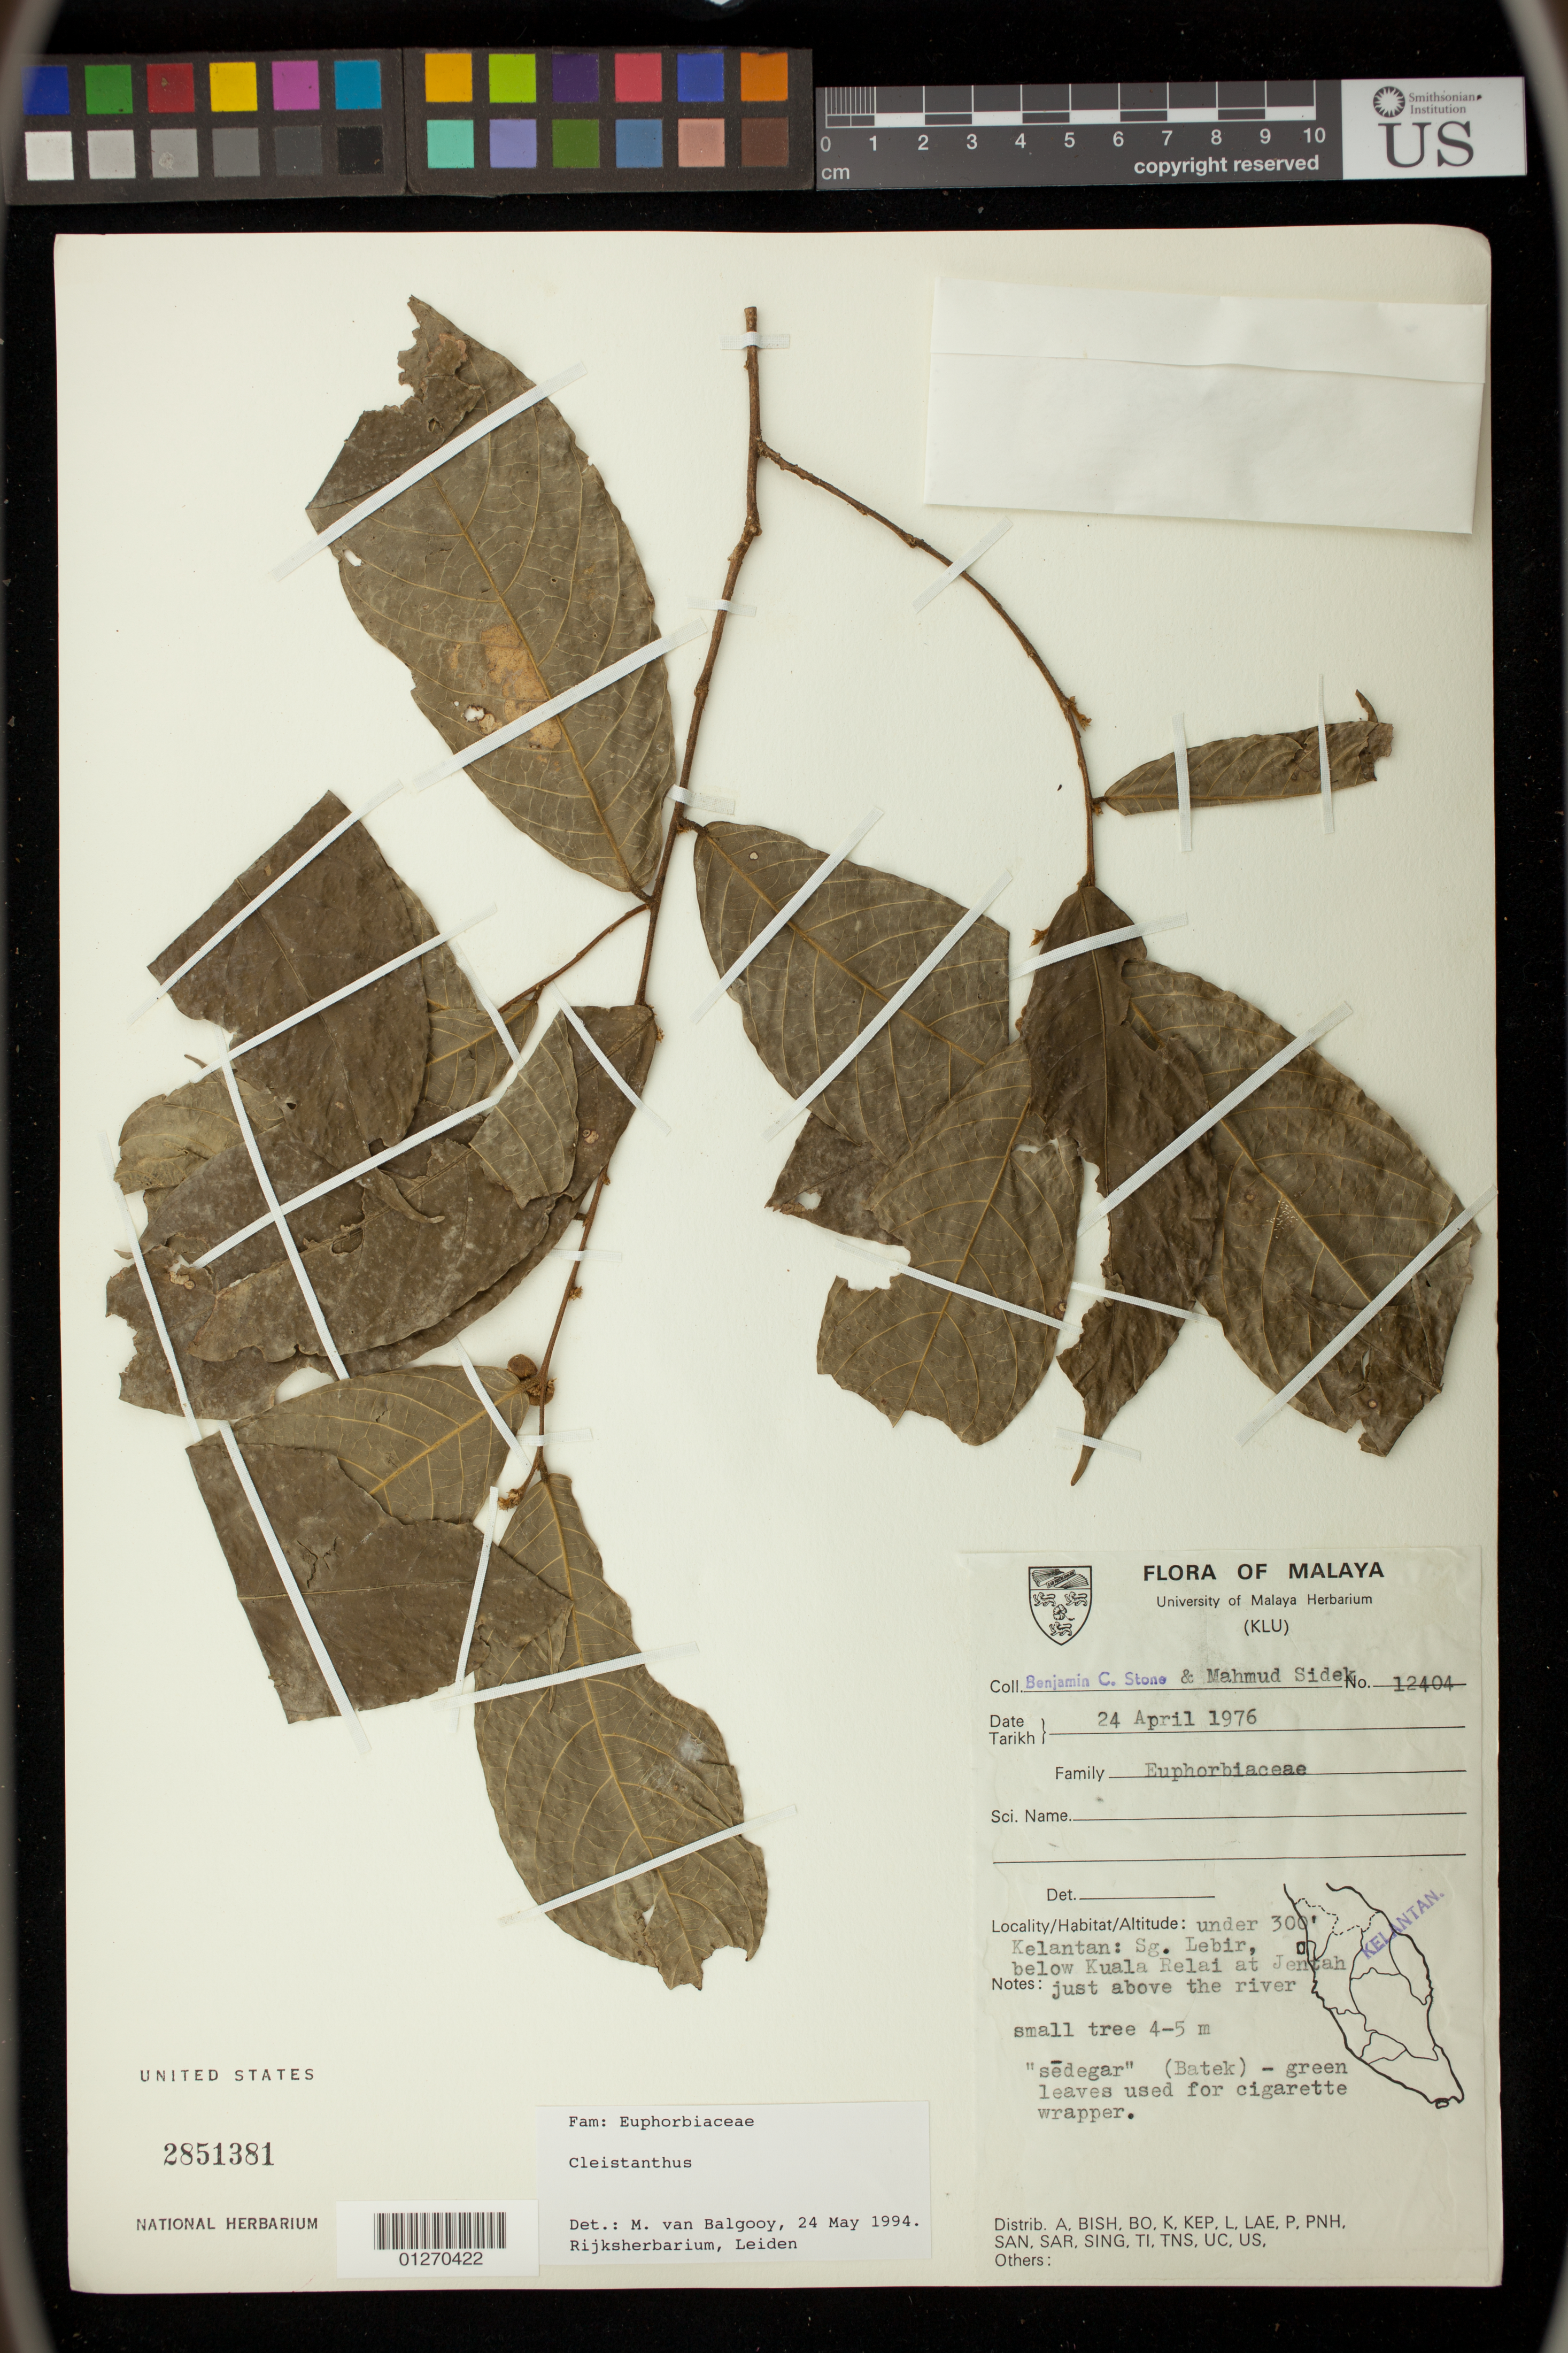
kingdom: Plantae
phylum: Tracheophyta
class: Magnoliopsida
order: Malpighiales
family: Phyllanthaceae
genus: Cleistanthus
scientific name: Cleistanthus sp.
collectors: B. C. Stone & M. Sidek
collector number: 12404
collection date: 1976-04-24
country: Malaysia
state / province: Kelantan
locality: Kelantan: Sg. Lebir below Kuala Relai at Jenjah just above the river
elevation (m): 91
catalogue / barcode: US 2851381